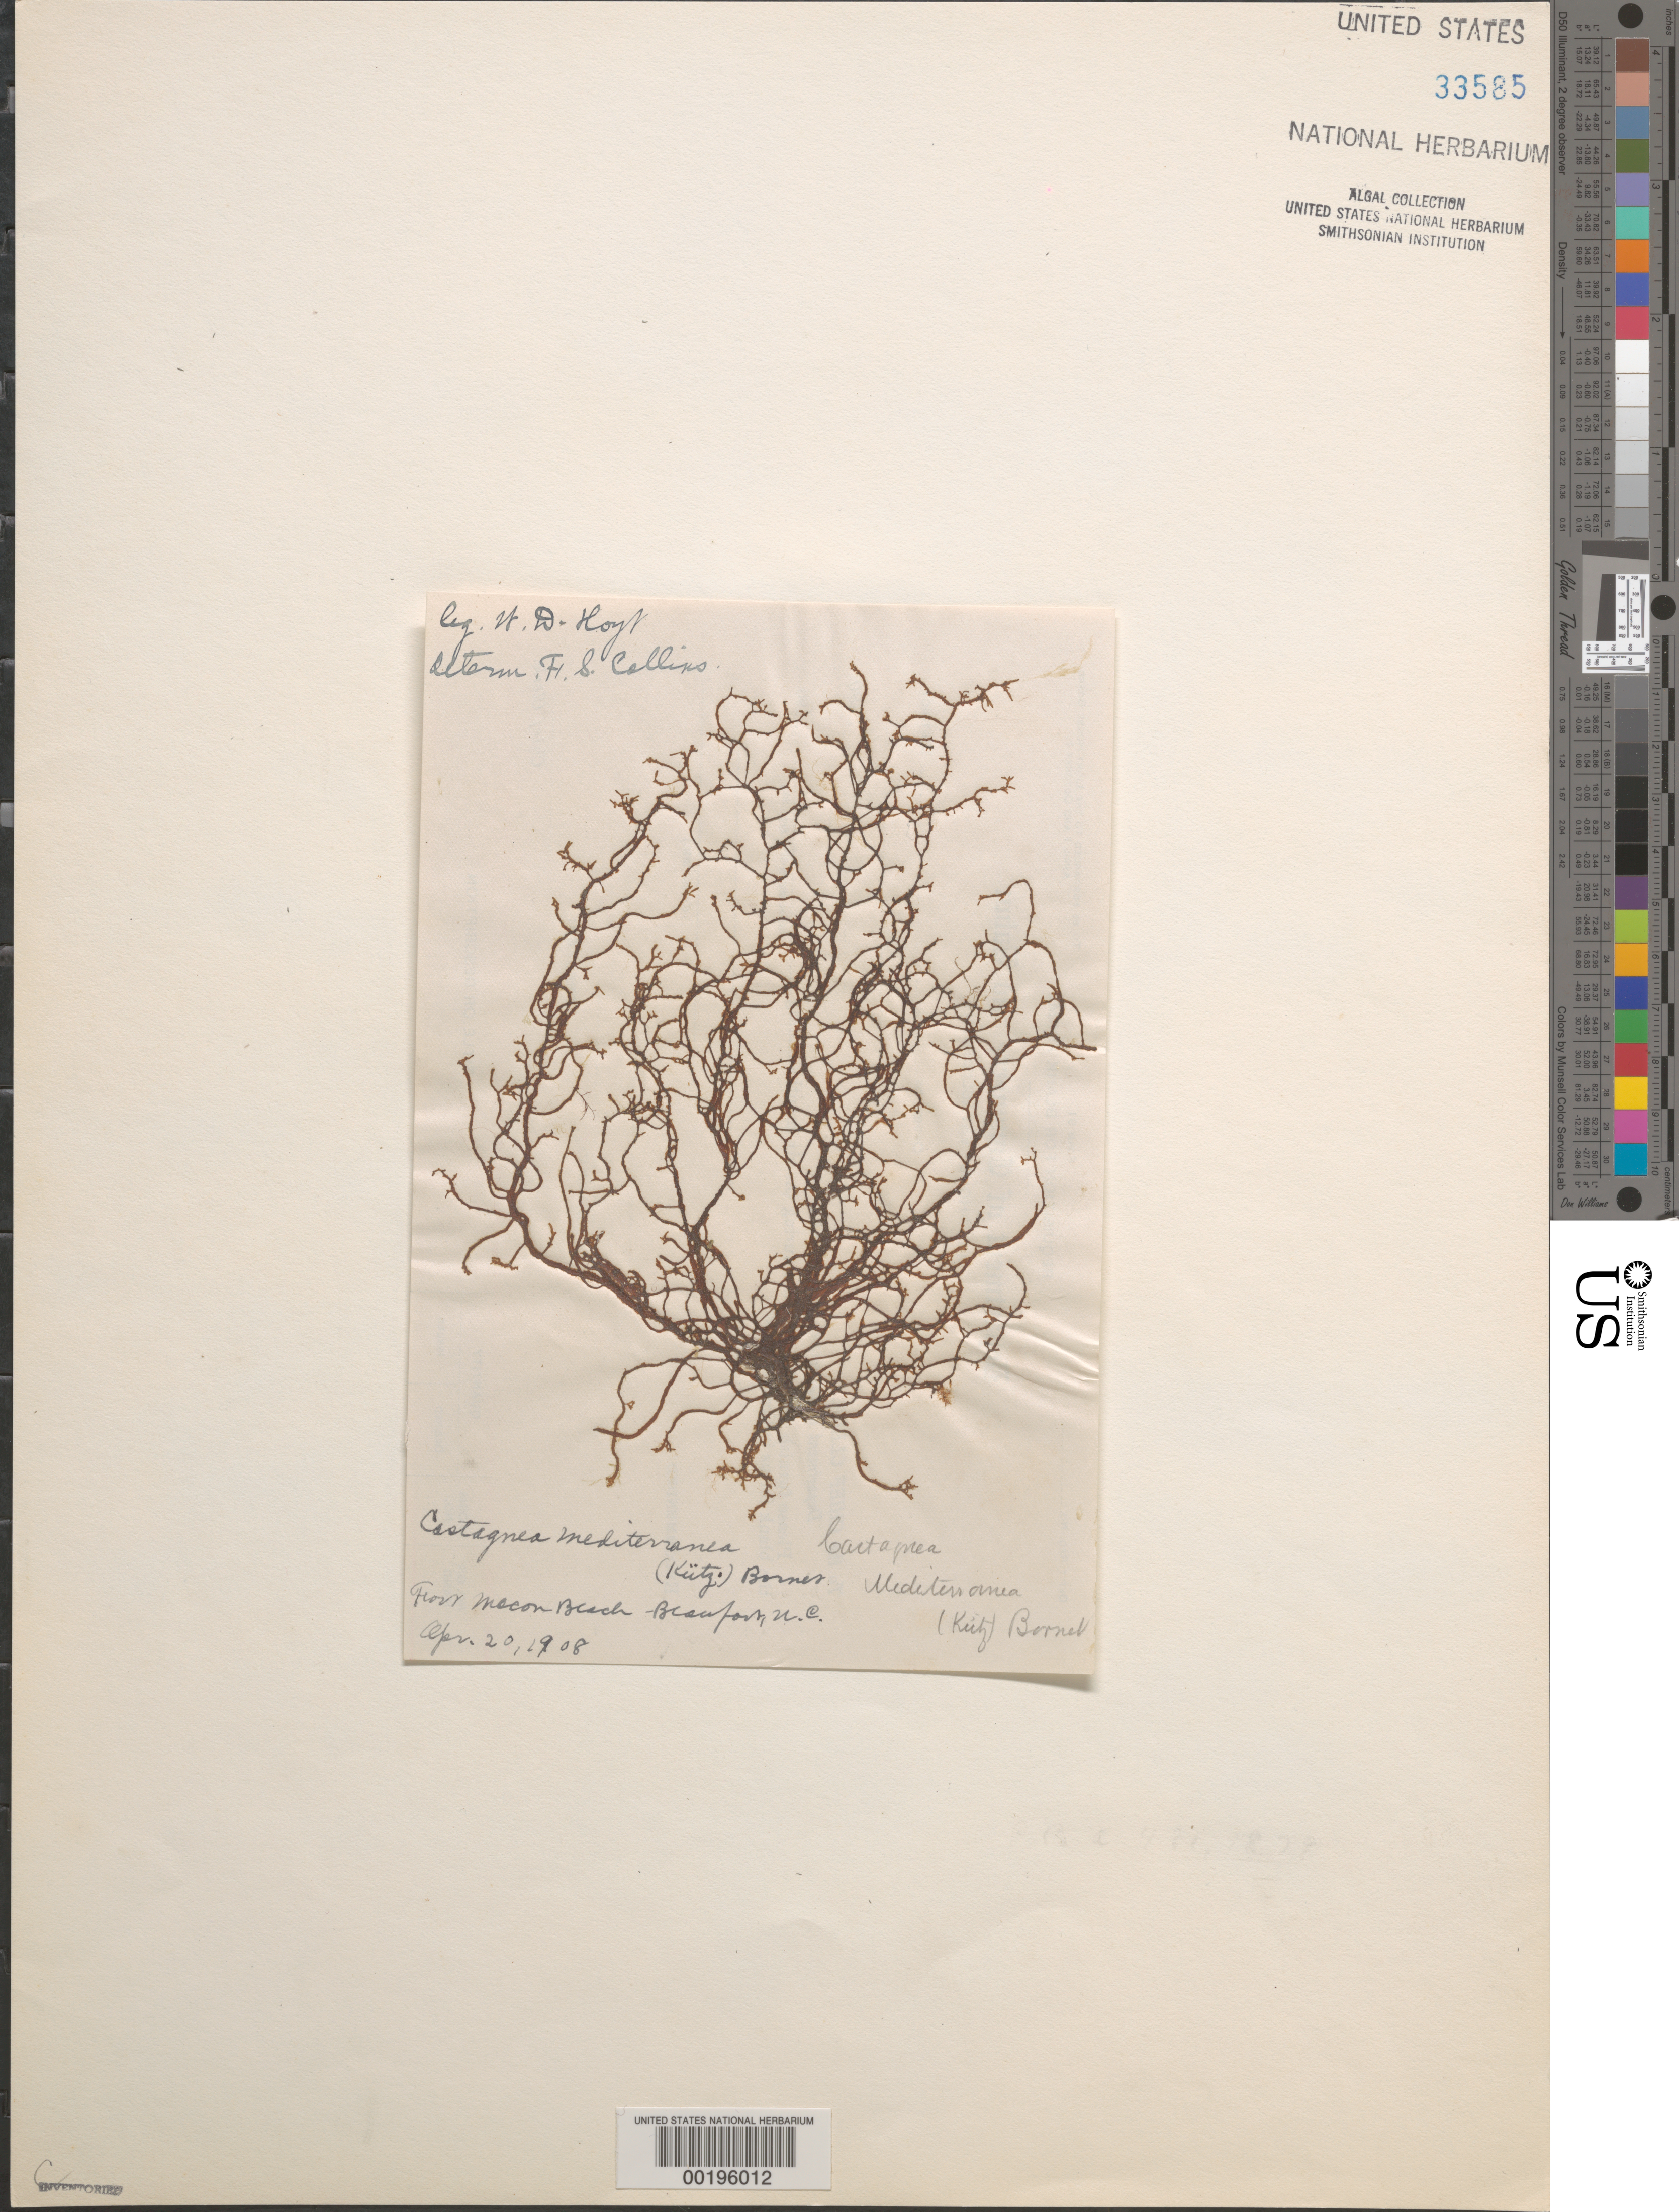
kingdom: Chromista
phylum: Ochrophyta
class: Phaeophyceae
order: Ectocarpales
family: Chordariaceae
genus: Cladosiphon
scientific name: Cladosiphon mediterraneus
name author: Kütz.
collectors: W. D. Hoyt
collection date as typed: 20 Apr 1908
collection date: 1908-04-20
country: United States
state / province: North Carolina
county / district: Carteret County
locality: Beaufort, Fort Macon Beach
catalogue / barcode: US 33585